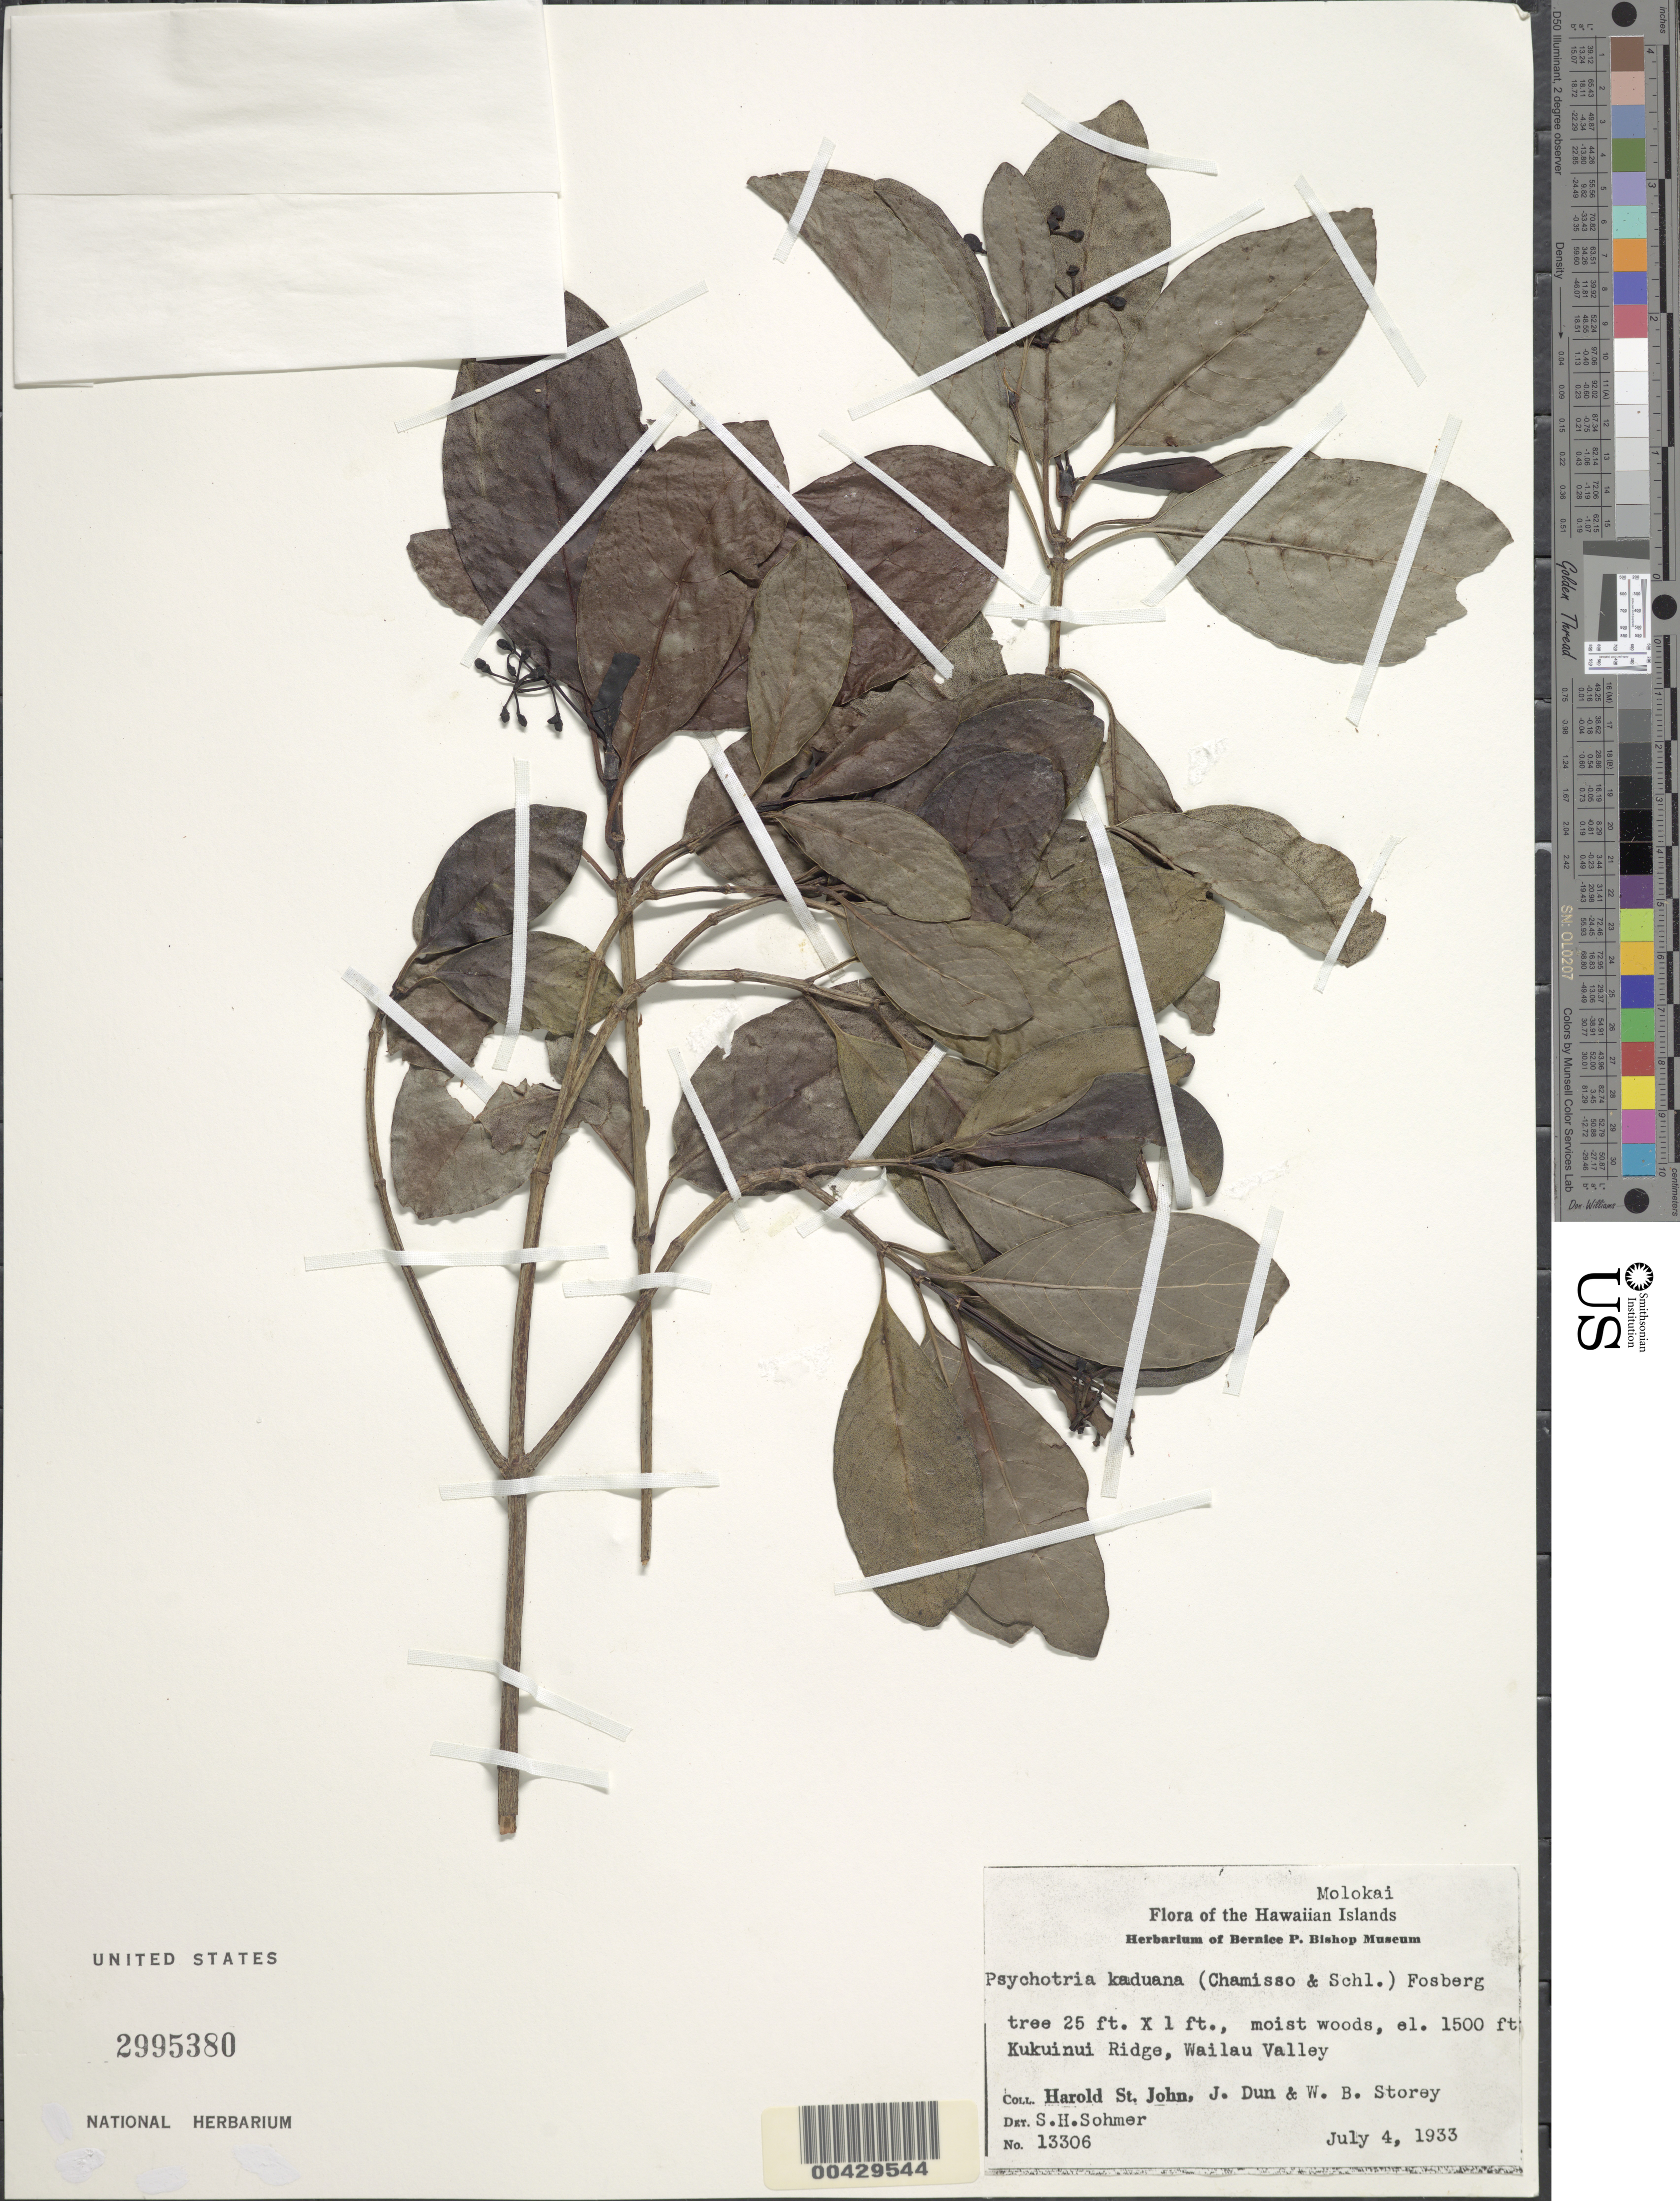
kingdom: Plantae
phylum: Tracheophyta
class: Magnoliopsida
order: Gentianales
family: Rubiaceae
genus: Psychotria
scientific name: Psychotria kaduana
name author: (Cham. & Schltdl.) Fosberg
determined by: Sohmer, S. H.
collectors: H. St. John, J. Dun & W. Storey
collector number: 13306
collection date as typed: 4 Jul 1933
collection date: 1933-07-04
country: United States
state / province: Hawaii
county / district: Maui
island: Moloka'i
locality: Kukuinui Ridge, Wailau Valley.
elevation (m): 457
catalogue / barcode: US 2995380